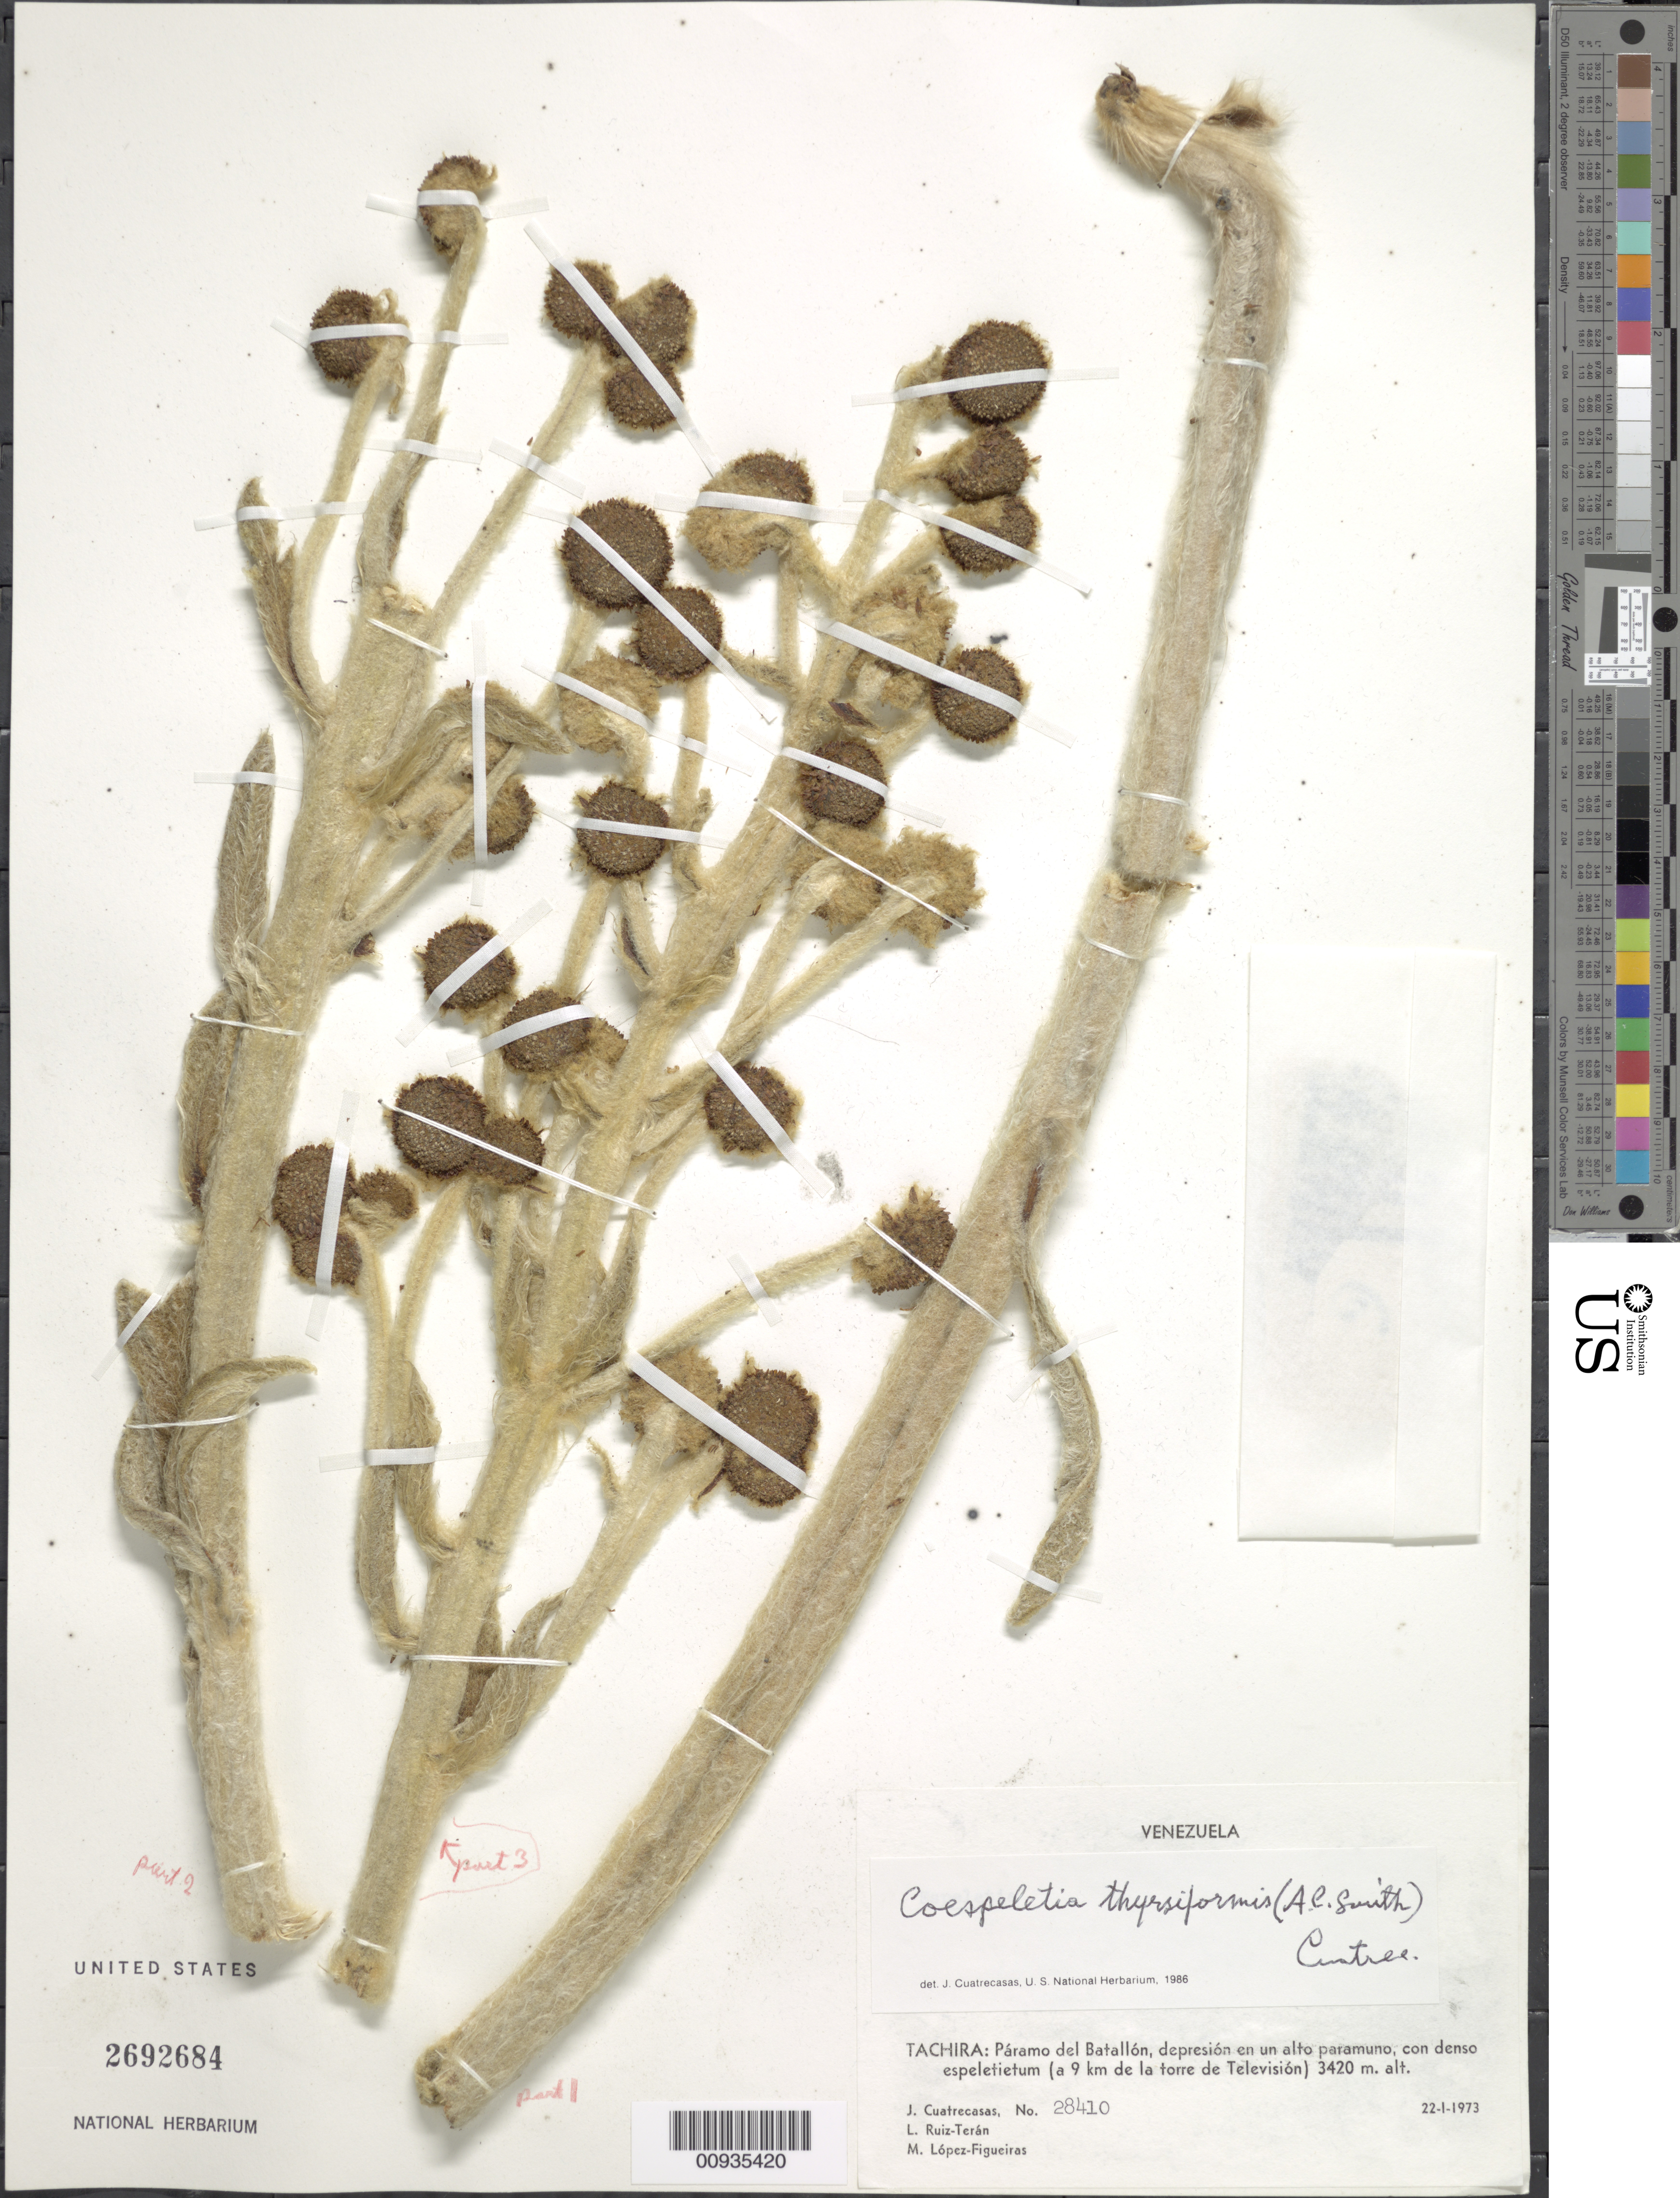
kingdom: Plantae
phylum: Tracheophyta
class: Magnoliopsida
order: Asterales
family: Asteraceae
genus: Coespeletia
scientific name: Coespeletia thyrsiformis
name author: (A.C. Sm.) Cuatrec.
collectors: J. Cuatrecasas, L. E. Ruíz-Terán & M. López Figueiras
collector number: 28410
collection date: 1973-01-22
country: Venezuela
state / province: Tachira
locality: Paramo del Batallon, depresion en un alto paramuno, con denso espeletietum (a 9 km de la torre de Television)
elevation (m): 3420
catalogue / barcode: US 2692684